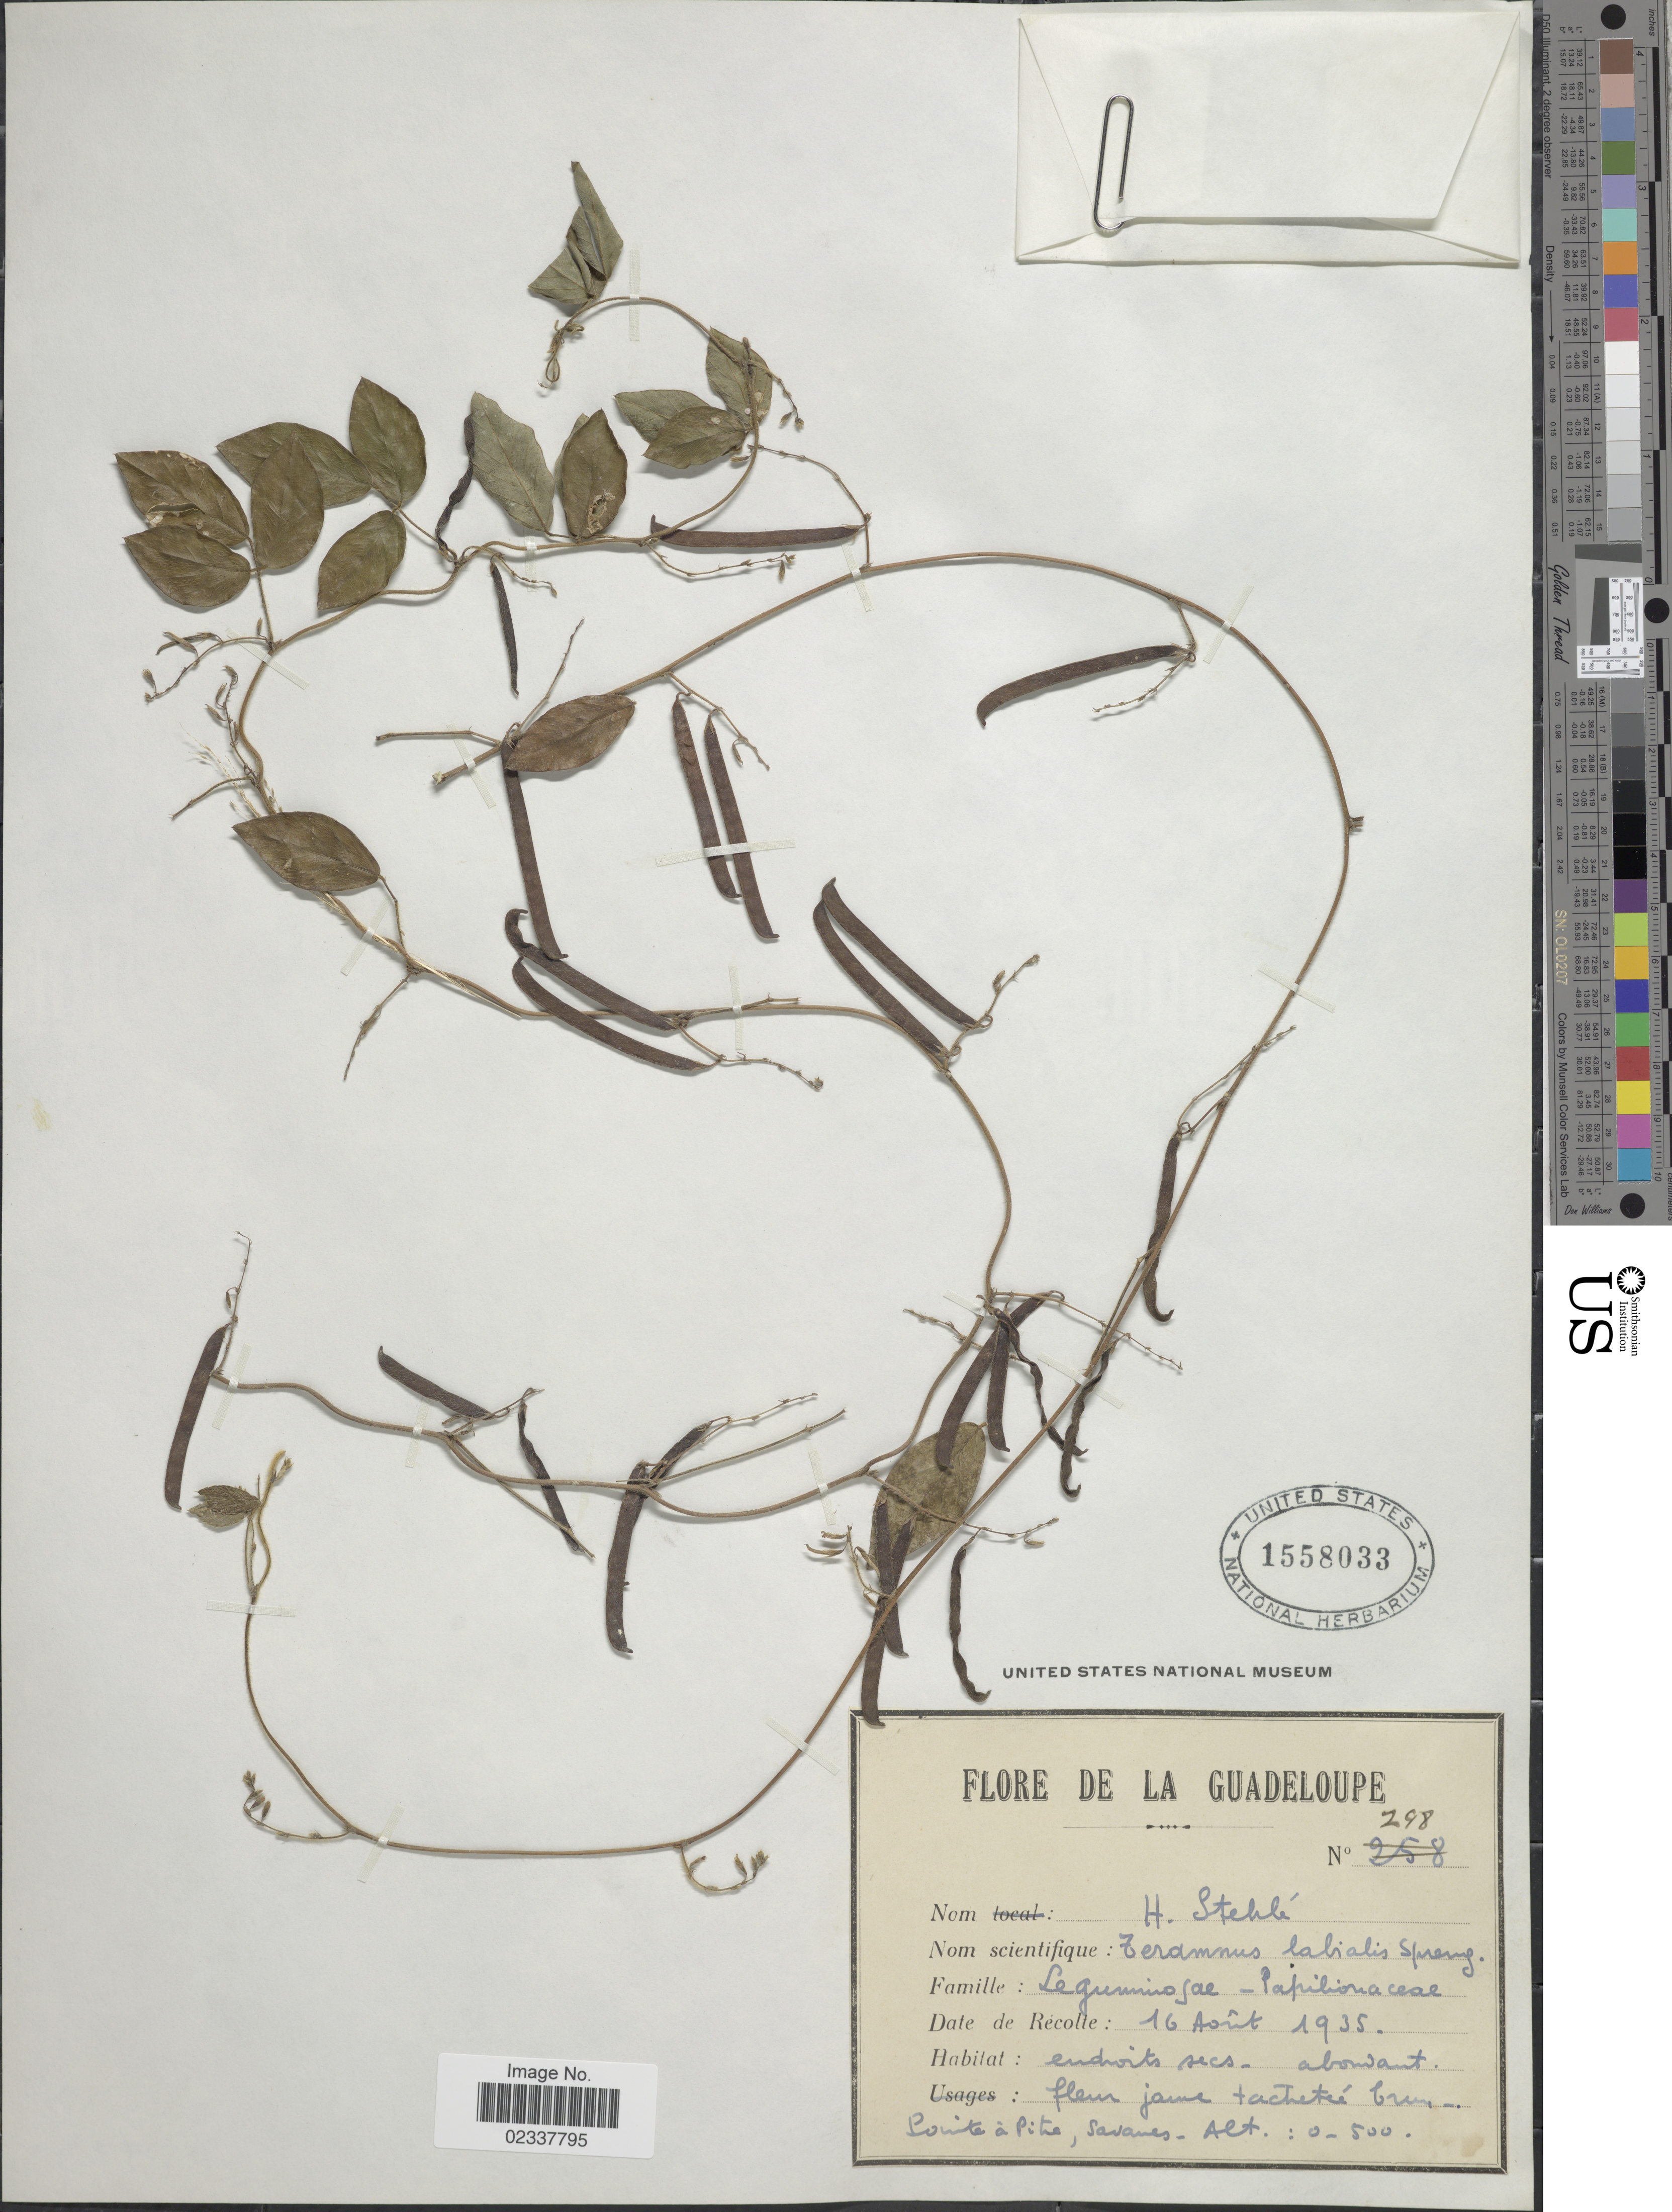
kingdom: Plantae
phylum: Tracheophyta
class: Magnoliopsida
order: Fabales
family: Fabaceae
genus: Teramnus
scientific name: Teramnus labialis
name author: (L. f.) Spreng.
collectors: H. Stehlé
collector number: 298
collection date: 1935-08-16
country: Guadeloupe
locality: Lomite a Pita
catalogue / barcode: US 1558033